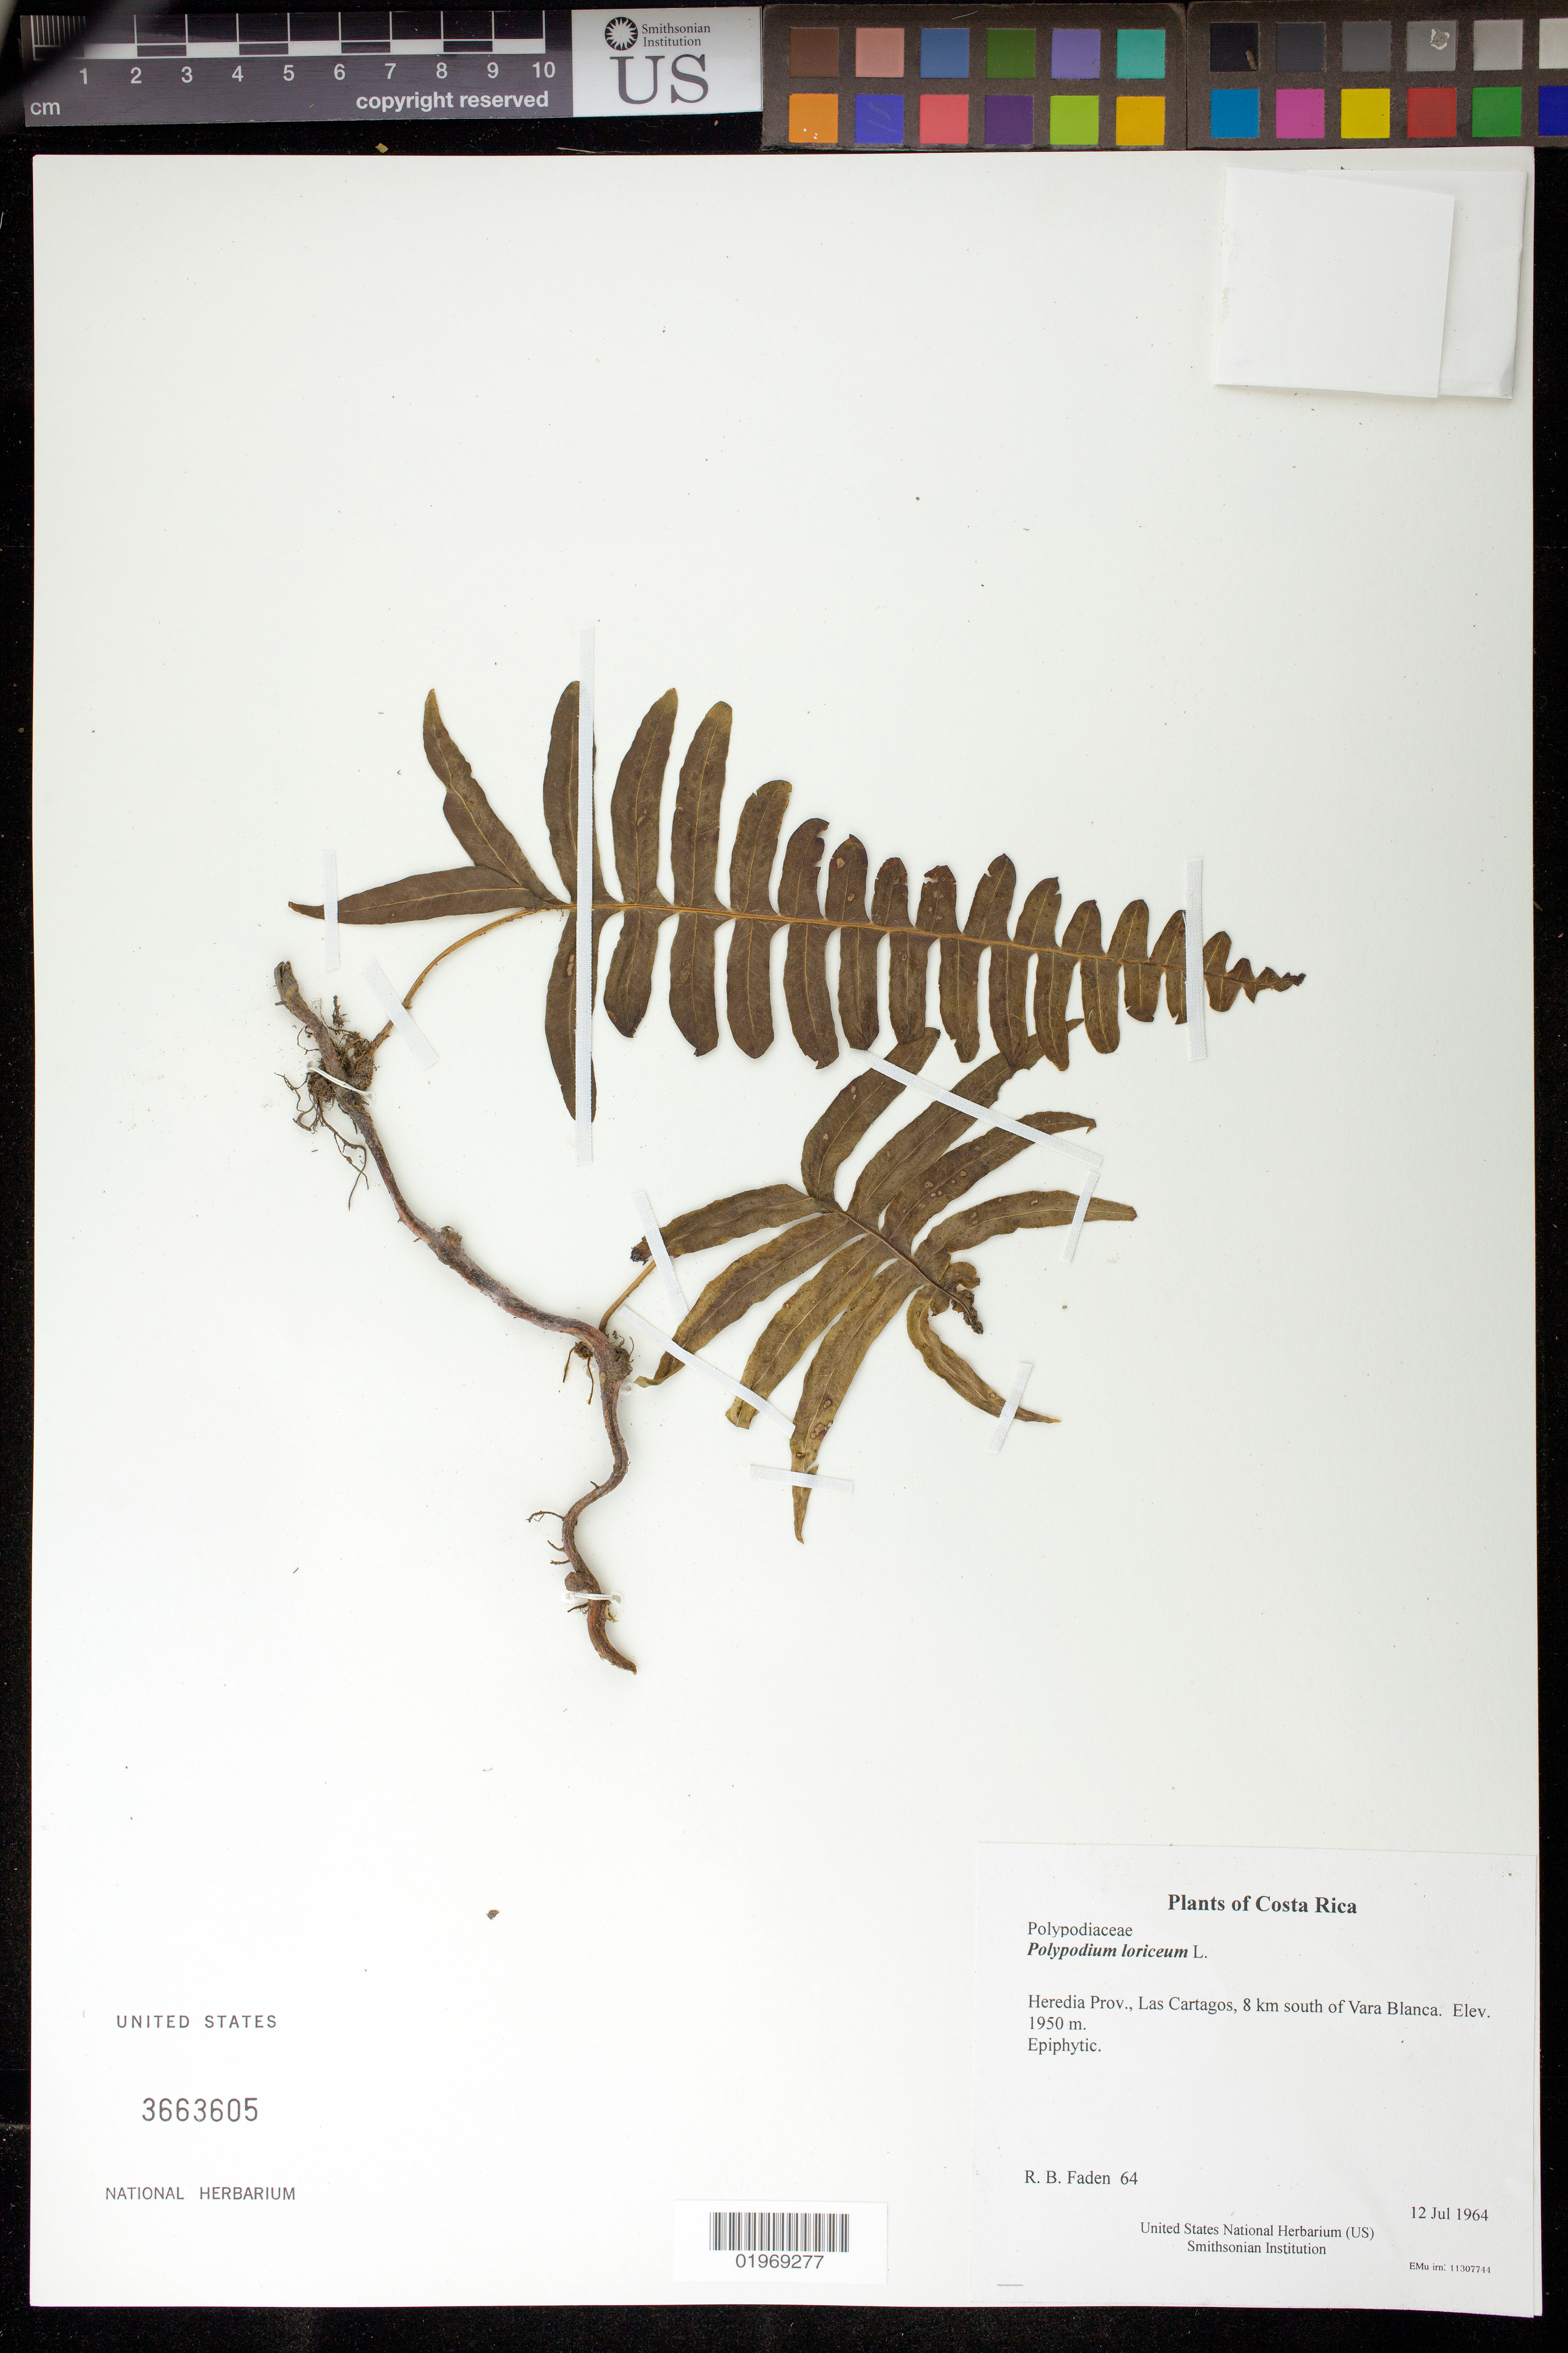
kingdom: Plantae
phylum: Tracheophyta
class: Polypodiopsida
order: Polypodiales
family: Polypodiaceae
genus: Polypodium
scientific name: Polypodium loriceum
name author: L.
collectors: R. B. Faden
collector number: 64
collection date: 1964-07-12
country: Costa Rica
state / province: Heredia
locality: Las Cartagos, 8 km south of Vara Blanca.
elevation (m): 1950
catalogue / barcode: US 3663605